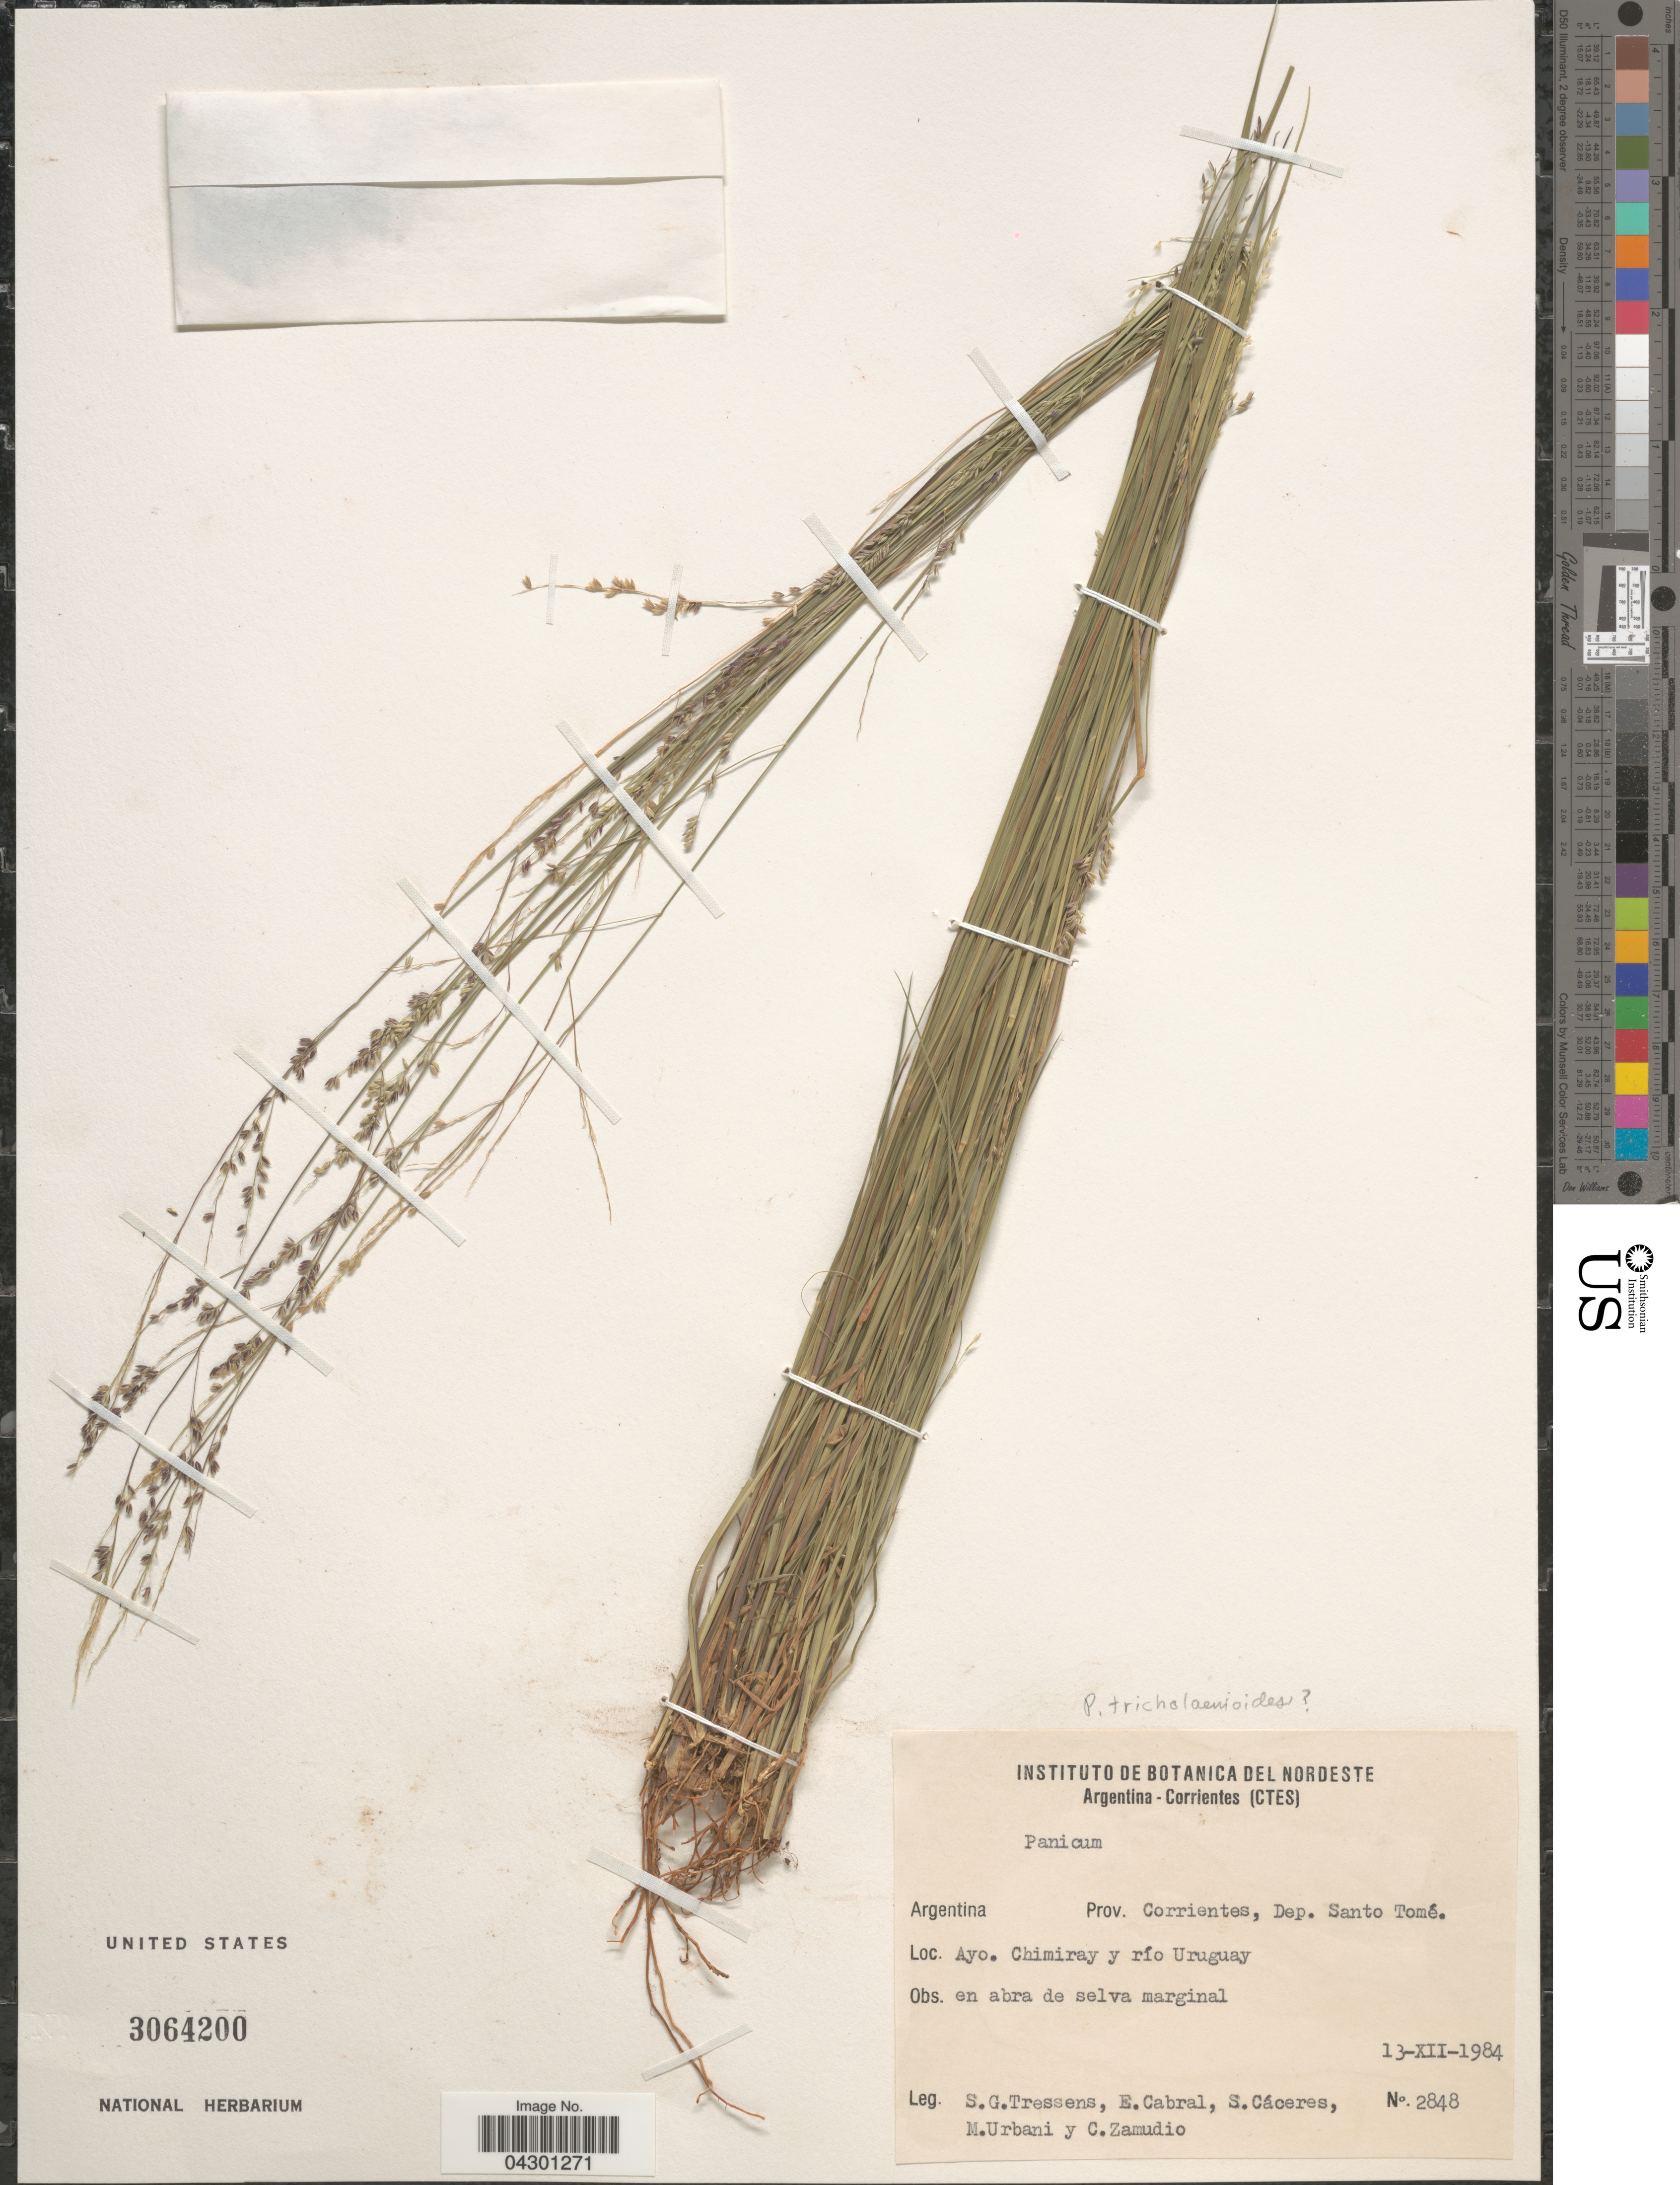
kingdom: Plantae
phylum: Tracheophyta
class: Liliopsida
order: Poales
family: Poaceae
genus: Panicum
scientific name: Panicum sp.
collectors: S. Tressens, E. Cabral, S. Caceres, M. Urbani & C. Zamudio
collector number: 2848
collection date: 1984-12-13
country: Argentina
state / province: Corrientes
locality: Dep. Santo Tomé. Ayo. Chimiray y río Uruguay.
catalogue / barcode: US 3064200